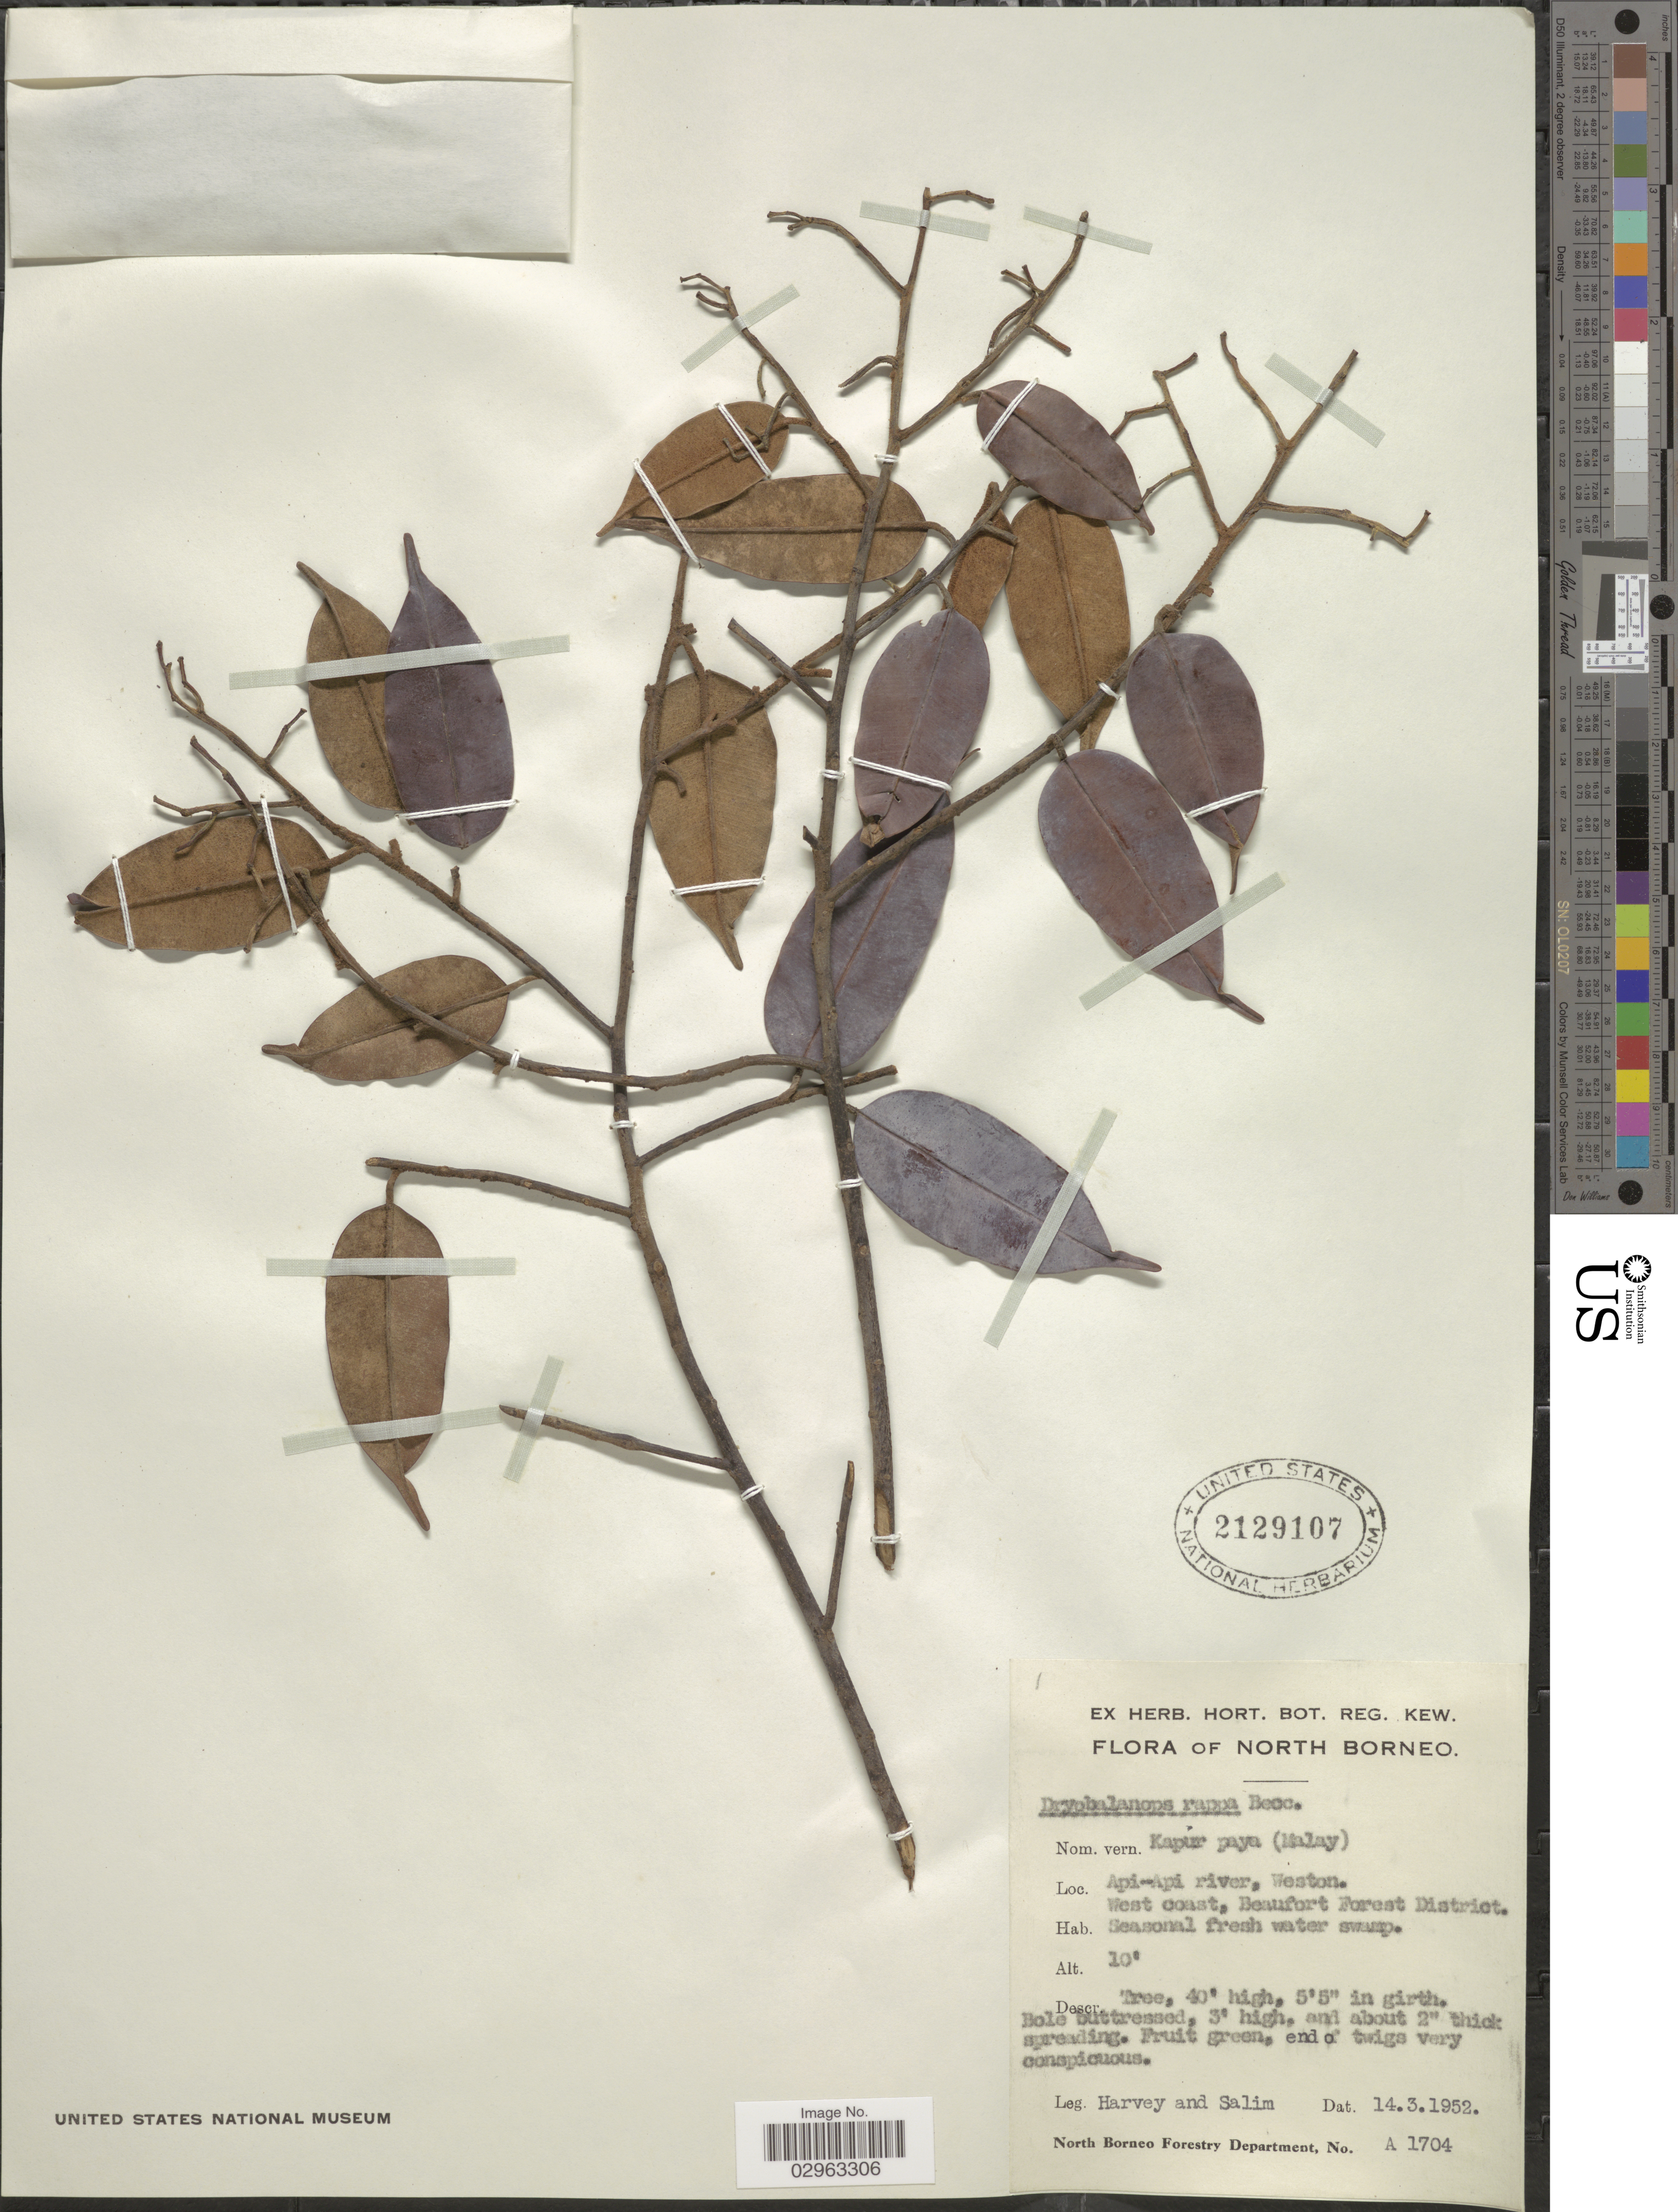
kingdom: Plantae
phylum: Tracheophyta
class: Magnoliopsida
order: Malvales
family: Dipterocarpaceae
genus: Dryobalanops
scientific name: Dryobalanops rappa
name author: Becc.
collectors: -. Harvey & Salim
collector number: A1704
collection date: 1952-03-14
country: Malaysia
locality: North Borneo, Api-Api river Weston. West coast, Beaufort Forest District.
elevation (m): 3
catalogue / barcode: US 2129107